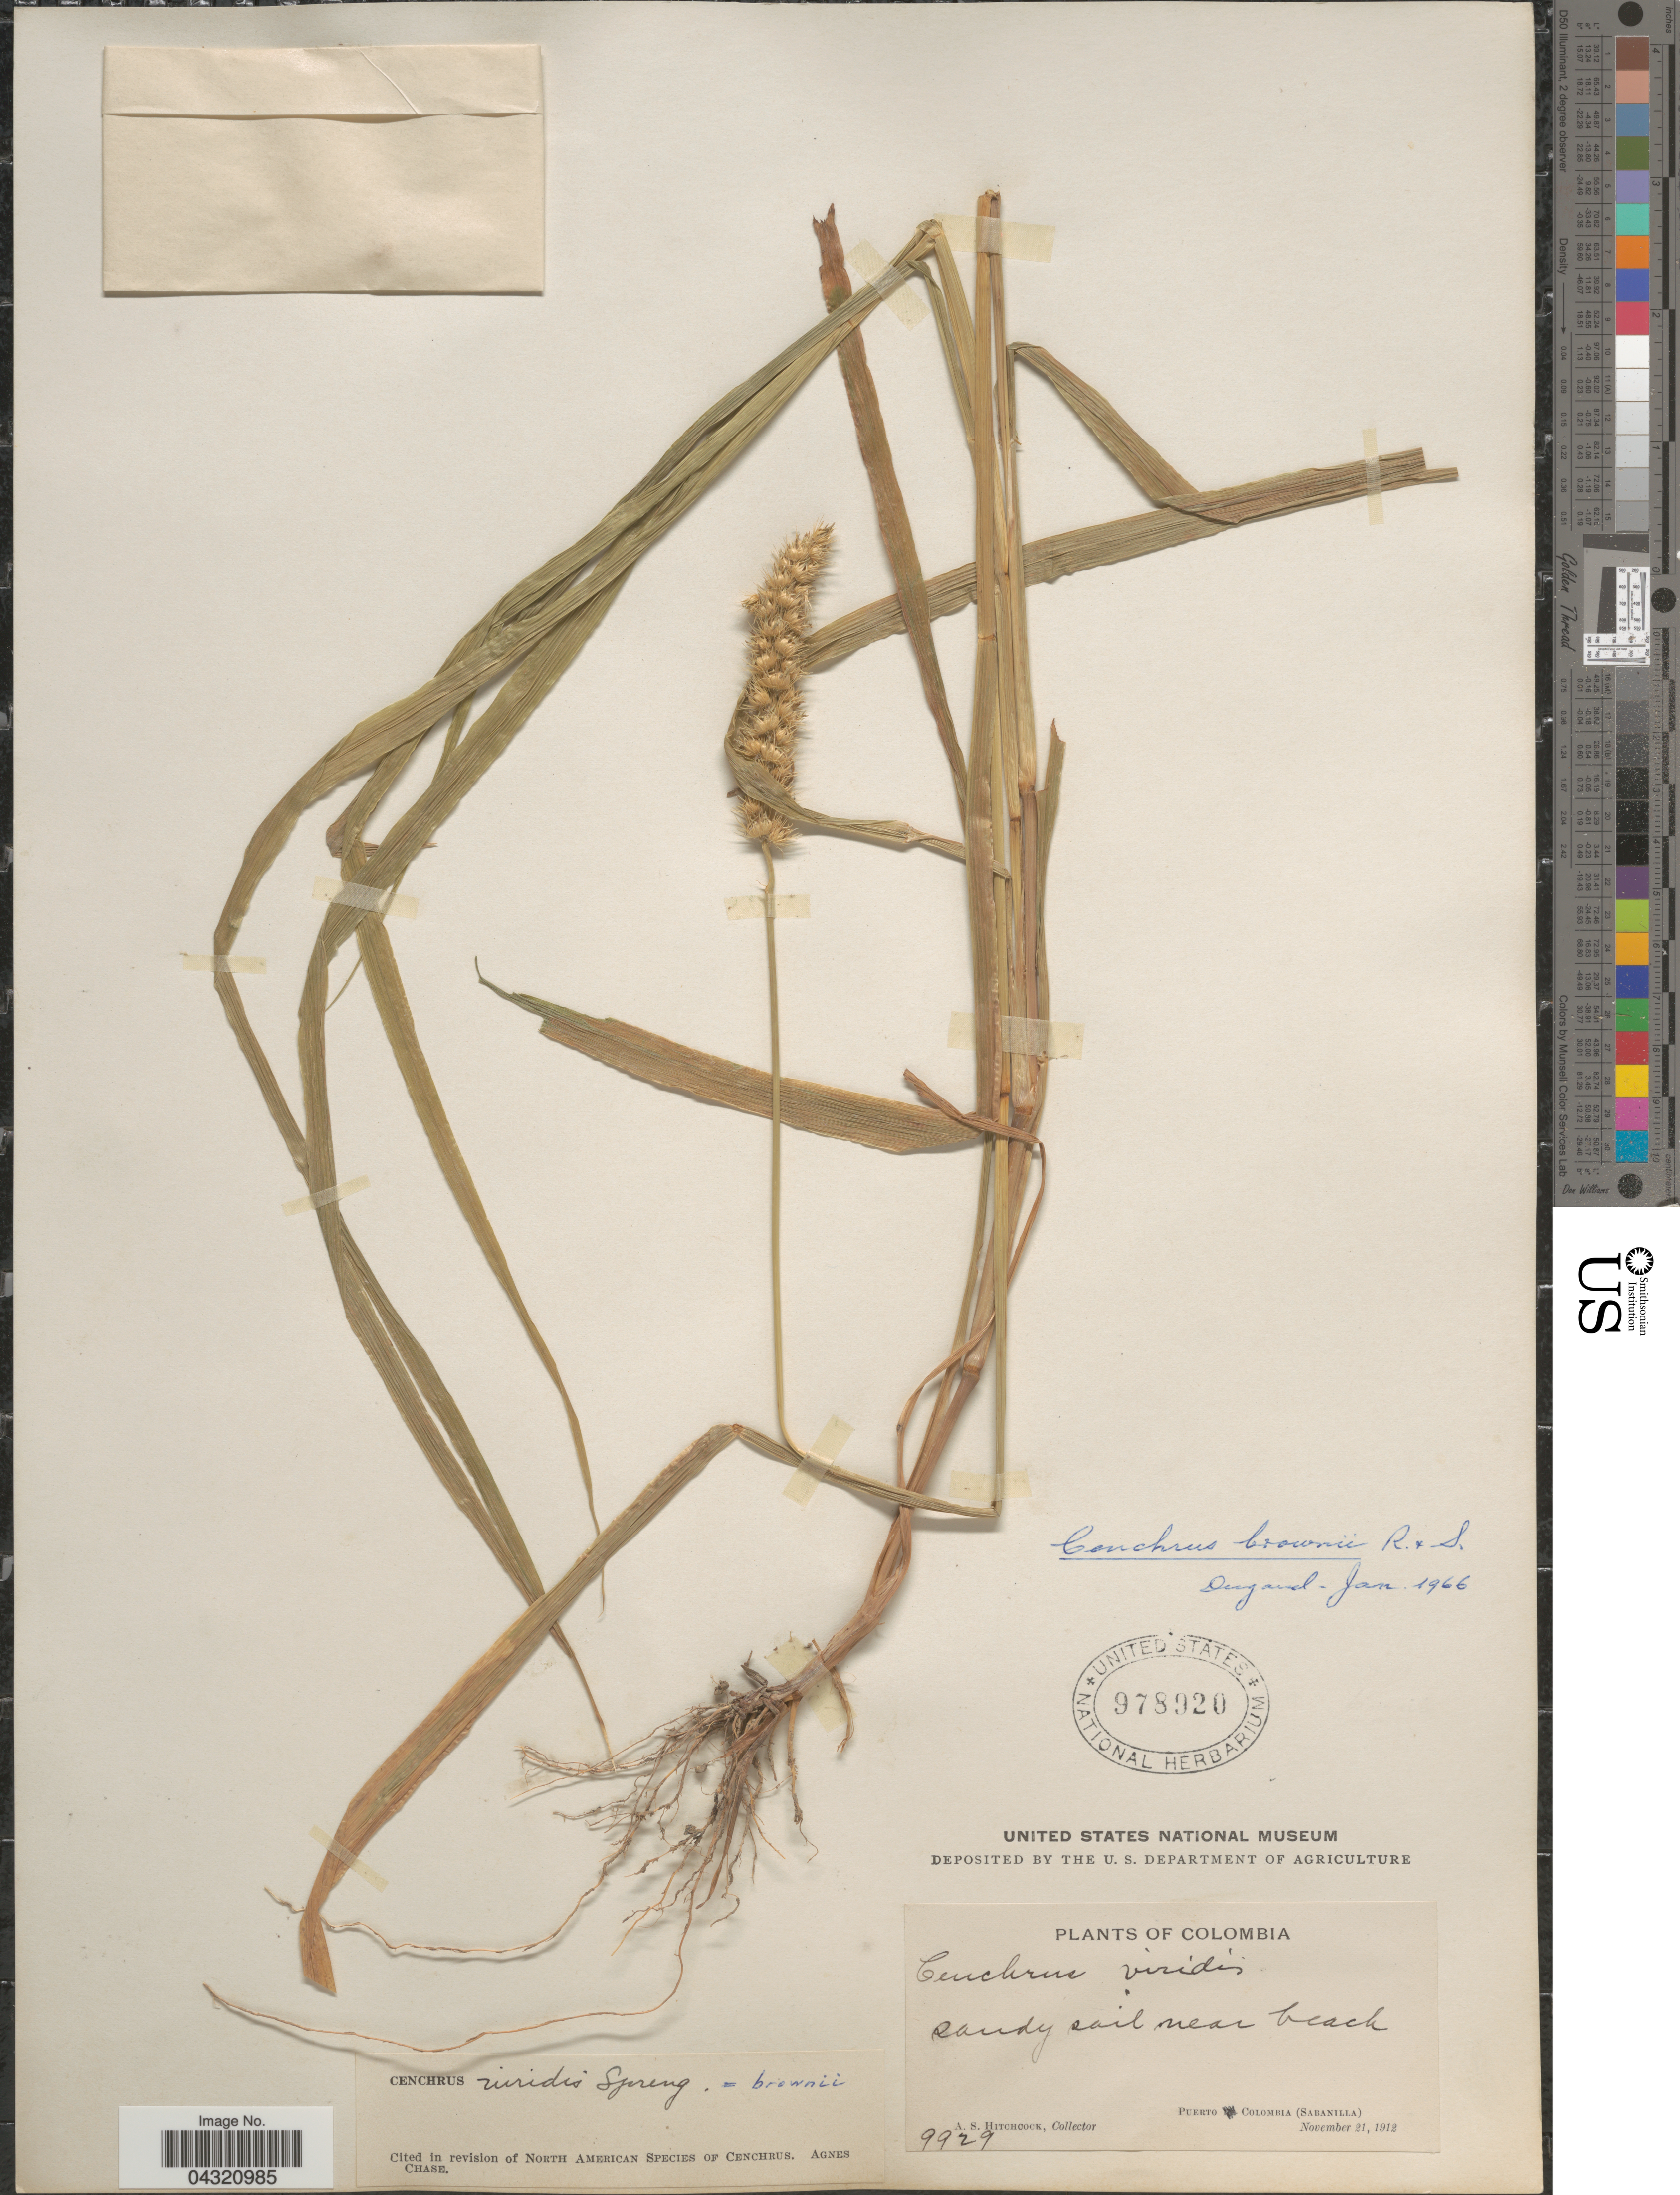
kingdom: Plantae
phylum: Tracheophyta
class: Liliopsida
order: Poales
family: Poaceae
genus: Cenchrus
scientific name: Cenchrus brownii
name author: Roem. & Schult.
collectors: A. S. Hitchcock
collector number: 9929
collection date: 1912-11-21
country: Colombia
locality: Puerto Colombia (Sabanilla).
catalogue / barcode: US 978920